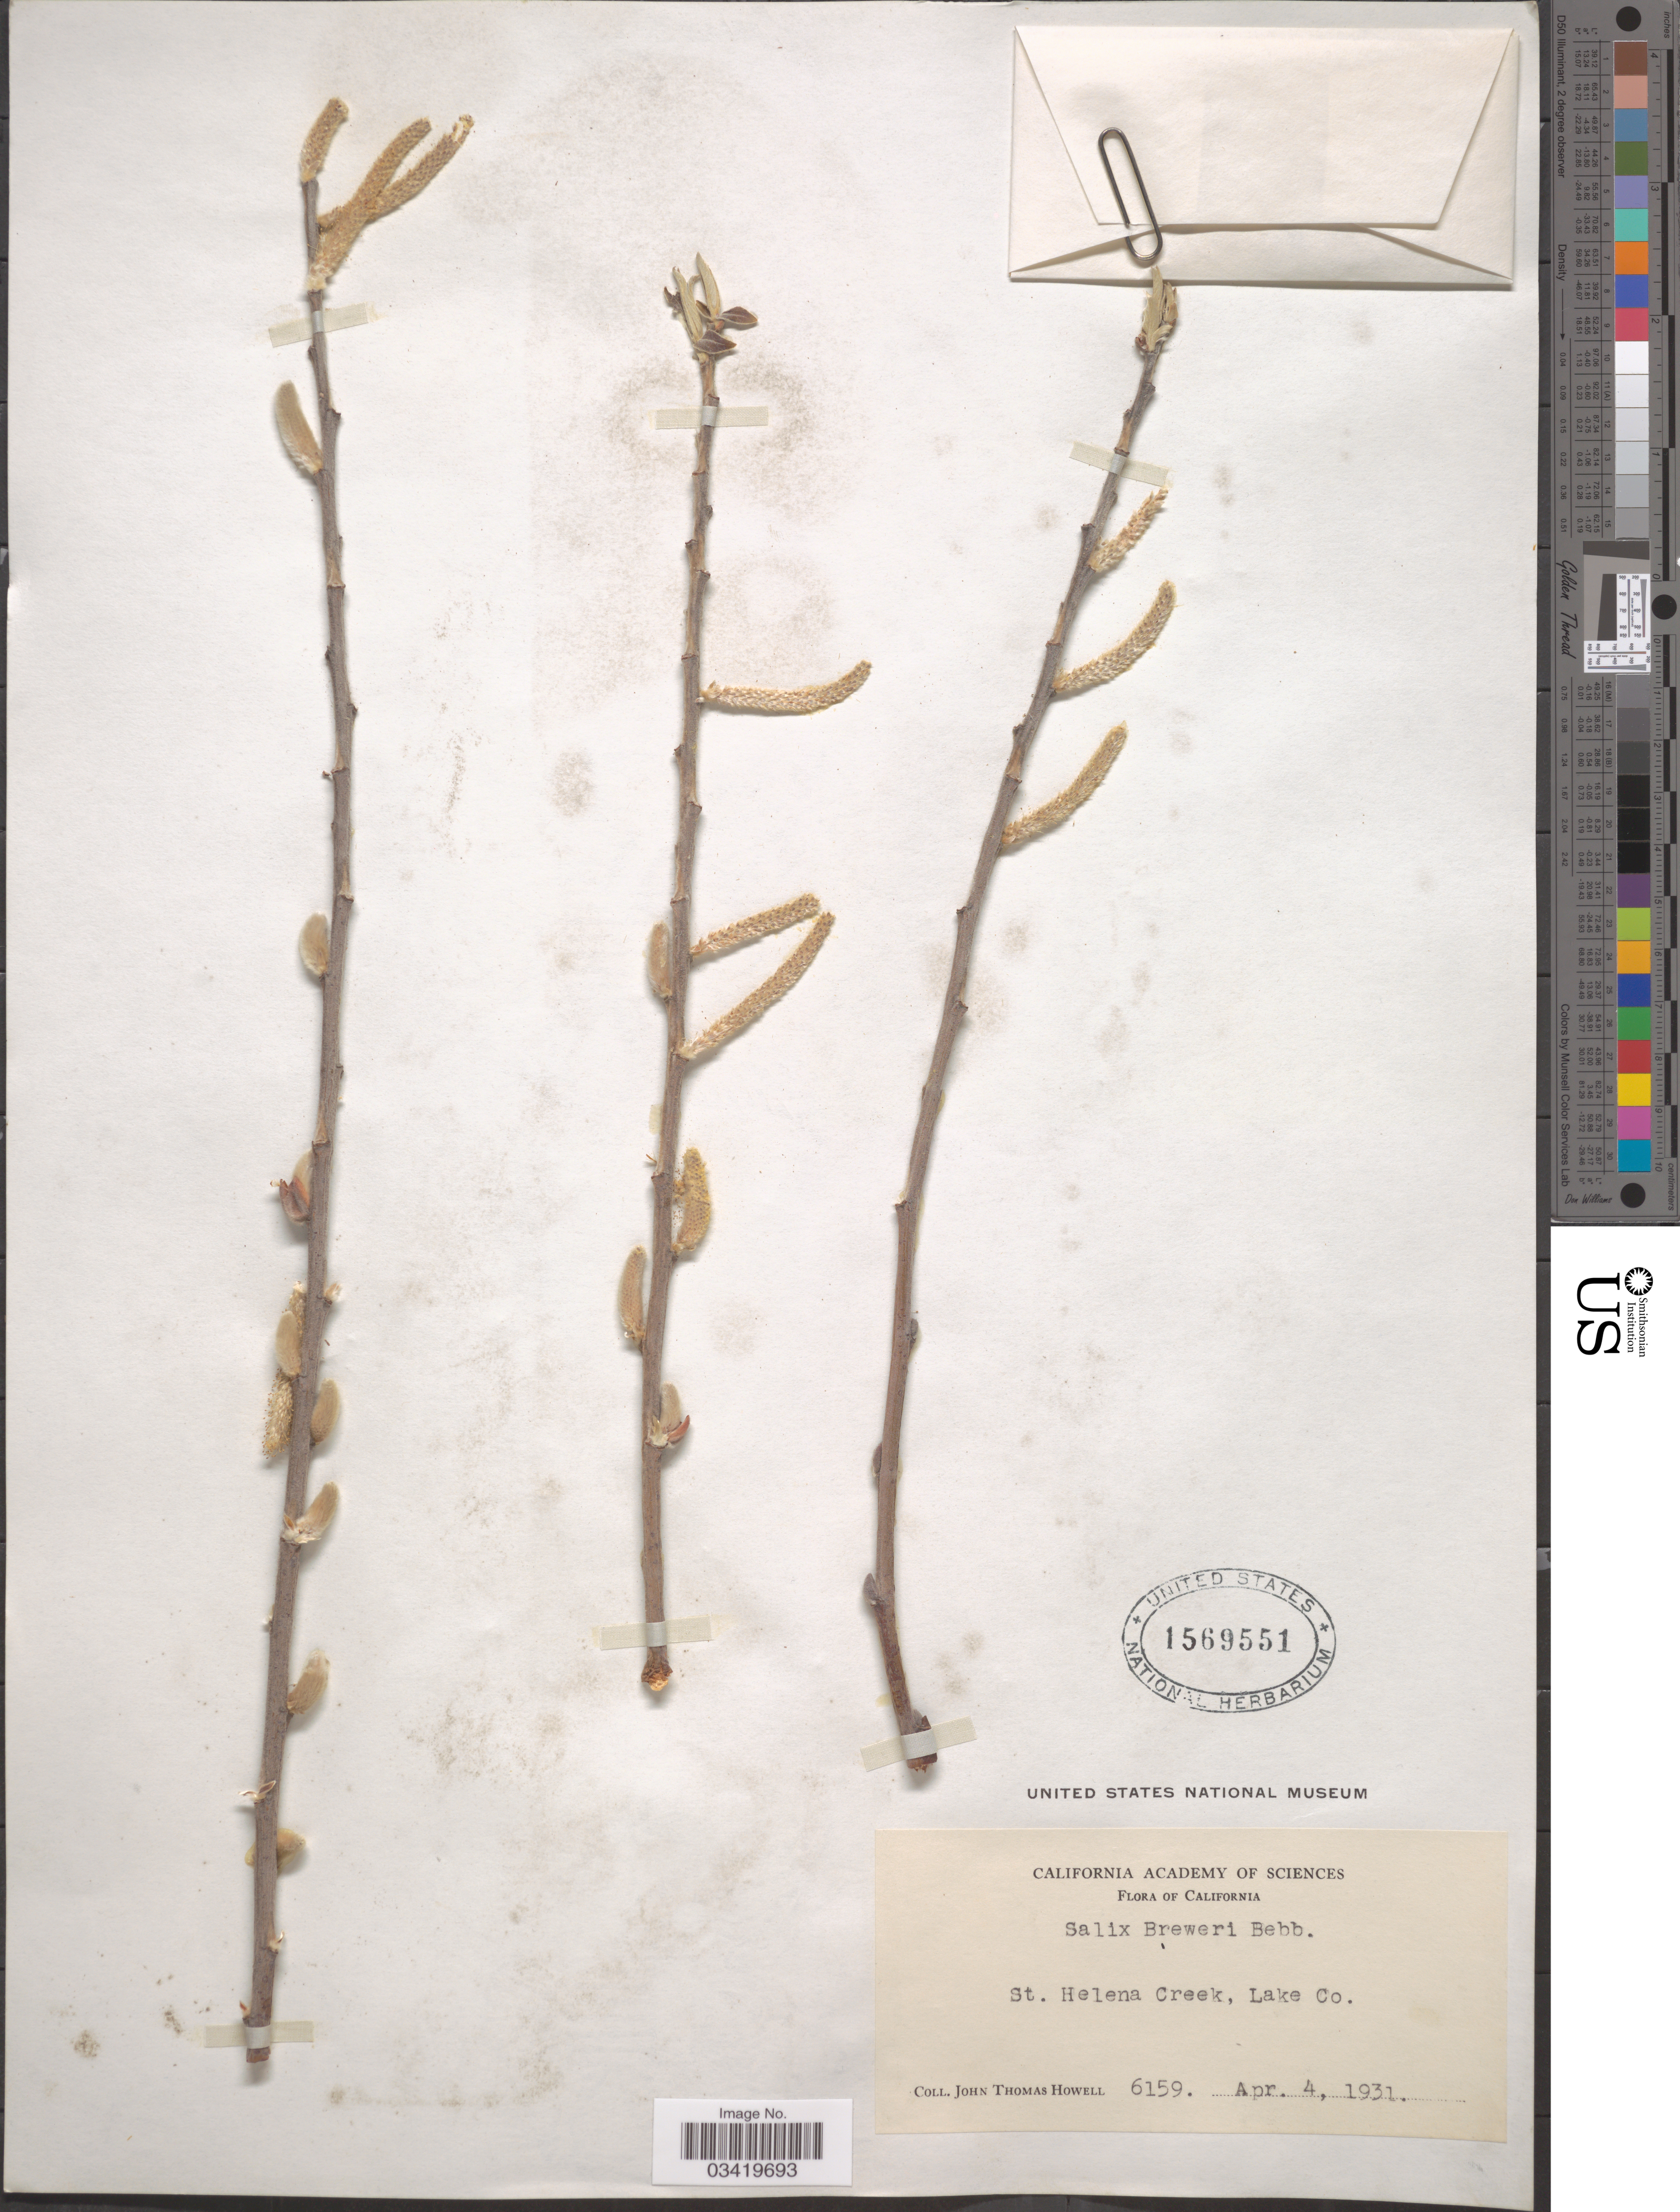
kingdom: Plantae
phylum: Tracheophyta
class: Magnoliopsida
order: Malpighiales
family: Salicaceae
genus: Salix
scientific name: Salix breweri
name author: Bebb in S. Watson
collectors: J. T. Howell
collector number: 6159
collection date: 1931-04-04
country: United States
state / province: California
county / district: Lake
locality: St. Helena Creek, Lake Co.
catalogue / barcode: US 1569551